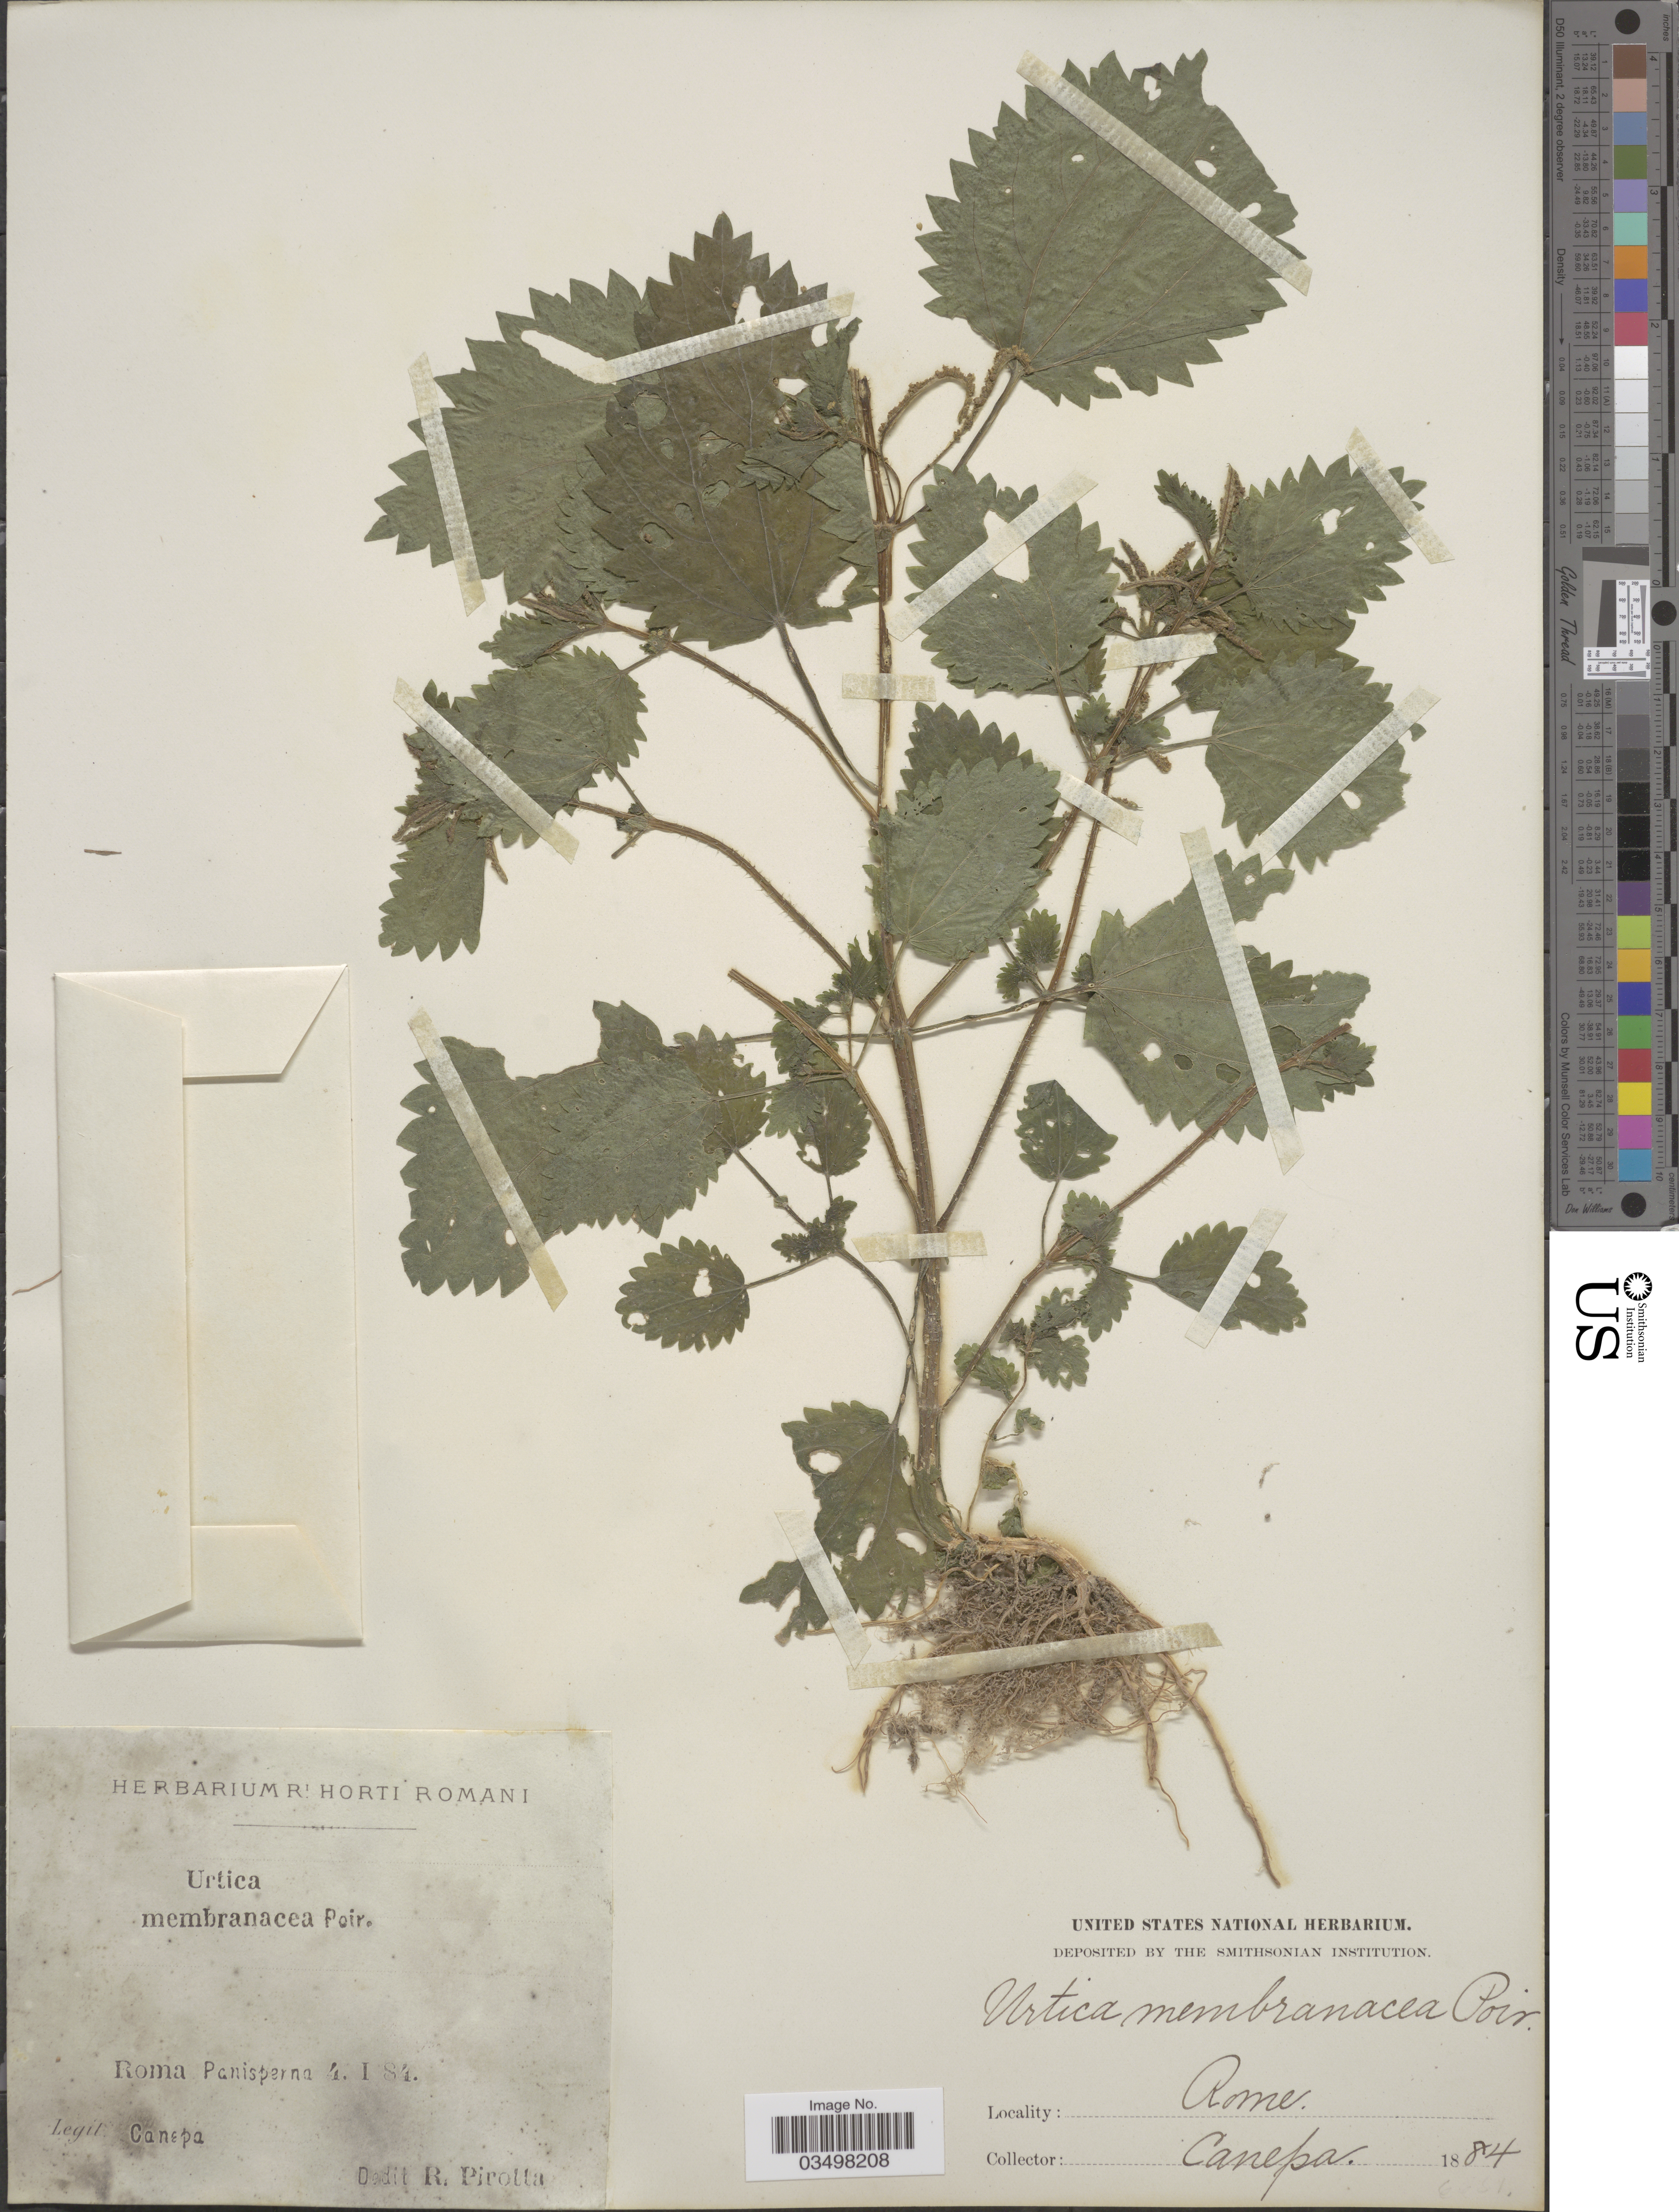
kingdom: Plantae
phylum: Tracheophyta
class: Magnoliopsida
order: Rosales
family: Urticaceae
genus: Urtica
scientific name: Urtica membranacea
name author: Poir.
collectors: Canepa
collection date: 1884-04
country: Italy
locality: Roma Panisperna. Rome.